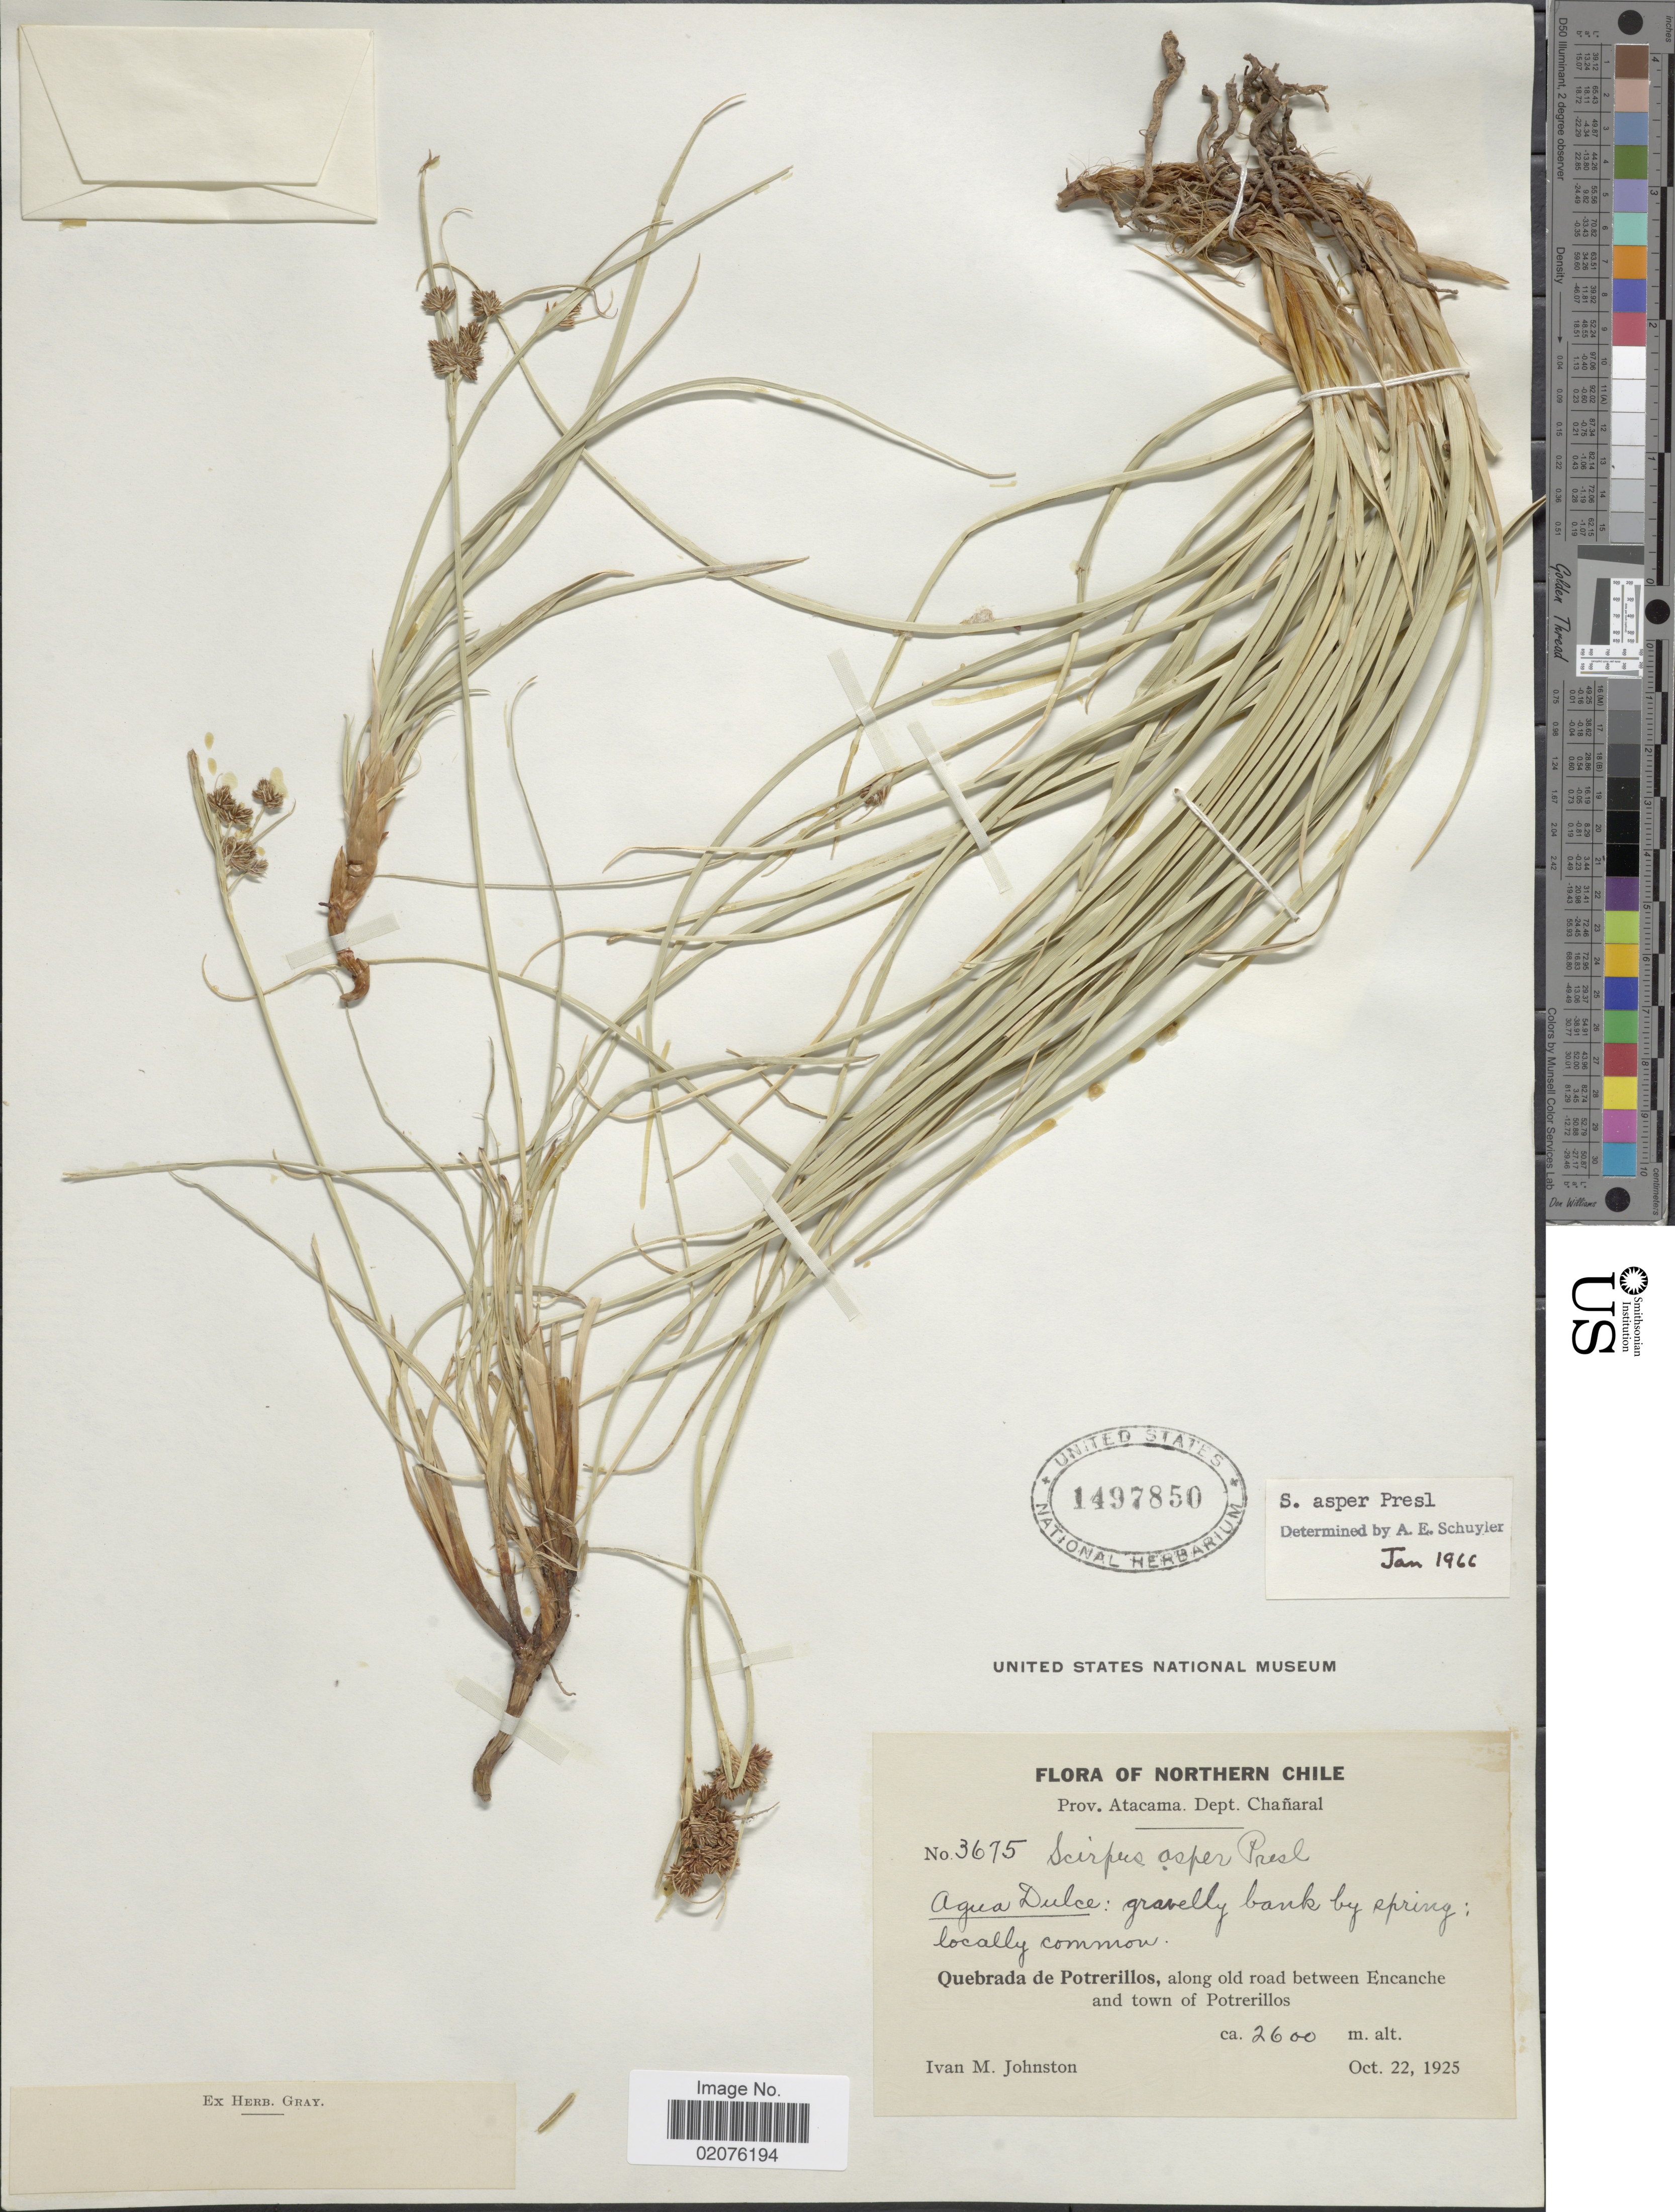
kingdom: Plantae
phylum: Tracheophyta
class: Liliopsida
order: Poales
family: Cyperaceae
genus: Rhodoscirpus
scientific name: Rhodoscirpus asper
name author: (J. Presl & C. Presl) Lév.-Bourret et al.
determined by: Strong, Mark T., (BOT), Smithsonian Institution - National Museum of Natural History (UNITED STATES)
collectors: I.M. Johnston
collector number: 3675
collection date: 1925-10-22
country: Chile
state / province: Atacama (III)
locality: Dept. Chanaral, Agua Dulce, Quebrada de Potrerillos, along old road between Encanche and town of Potrerillos. Northern Chile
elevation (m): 2600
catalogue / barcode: US 1497850